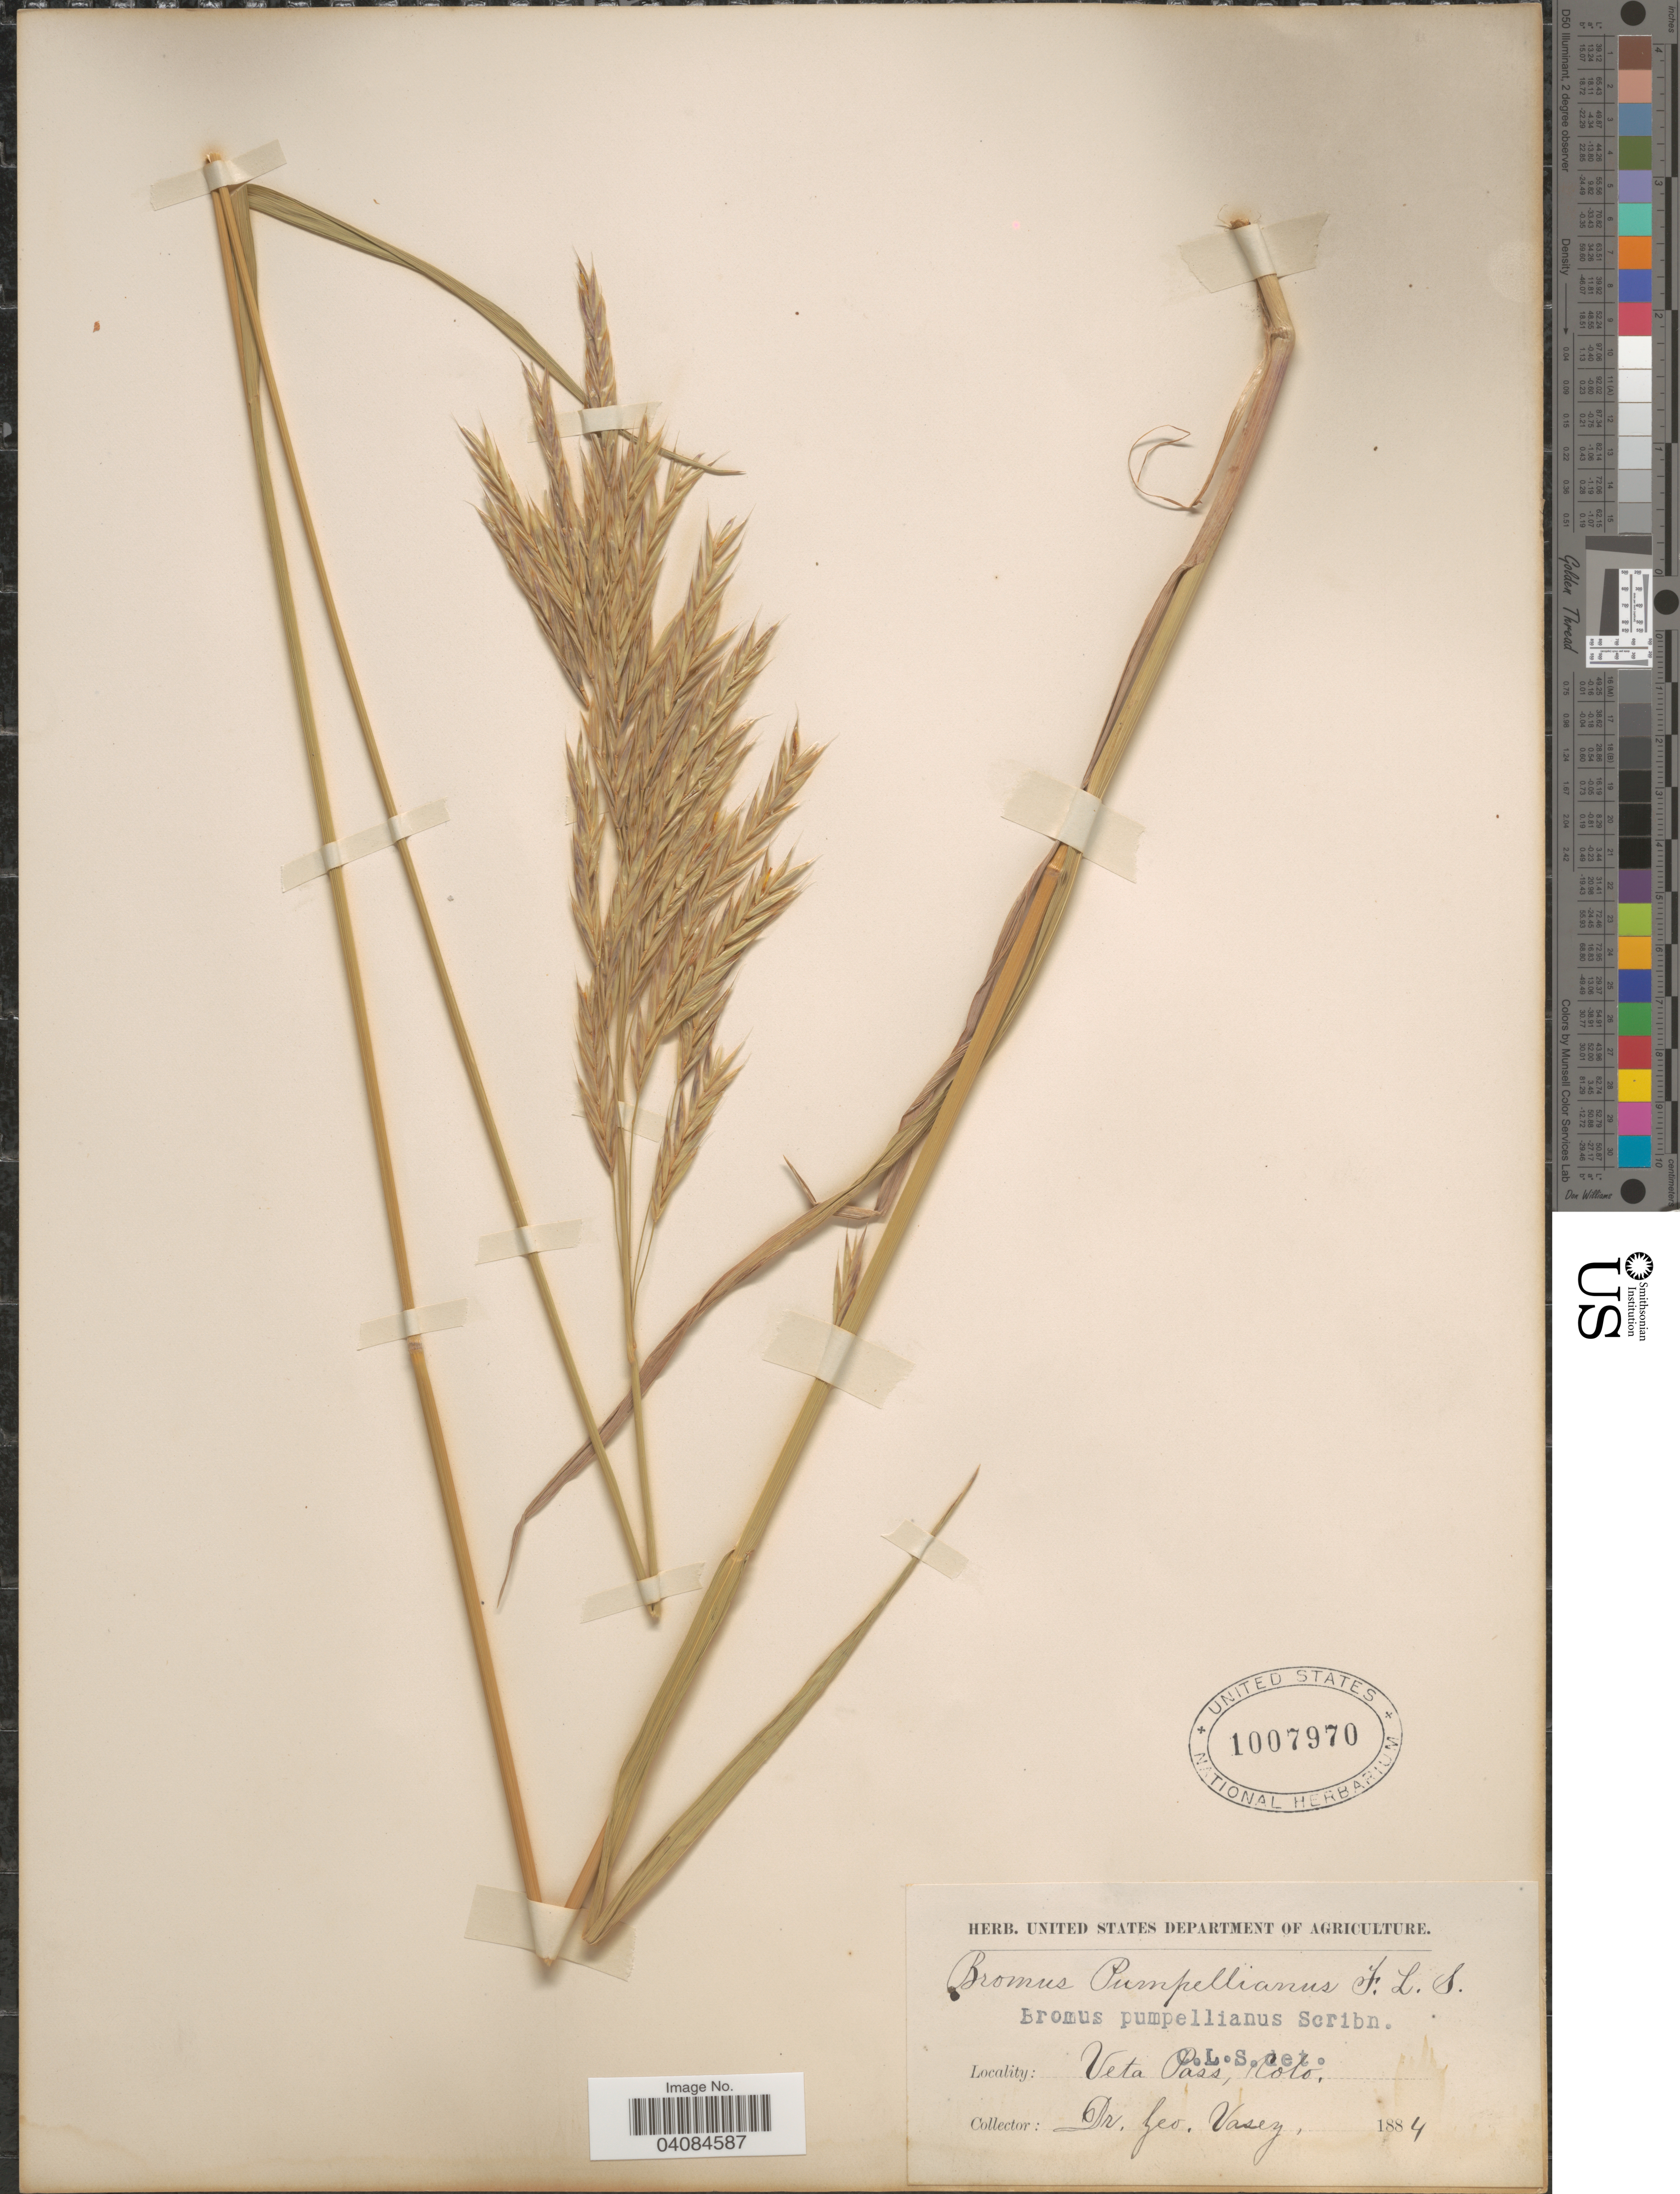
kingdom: Plantae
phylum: Tracheophyta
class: Liliopsida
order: Poales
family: Poaceae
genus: Bromus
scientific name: Bromus pumpellianus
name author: Scribn.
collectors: G. Vasey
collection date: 1884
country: United States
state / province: Colorado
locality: Veta Pass.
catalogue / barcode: US 1007970